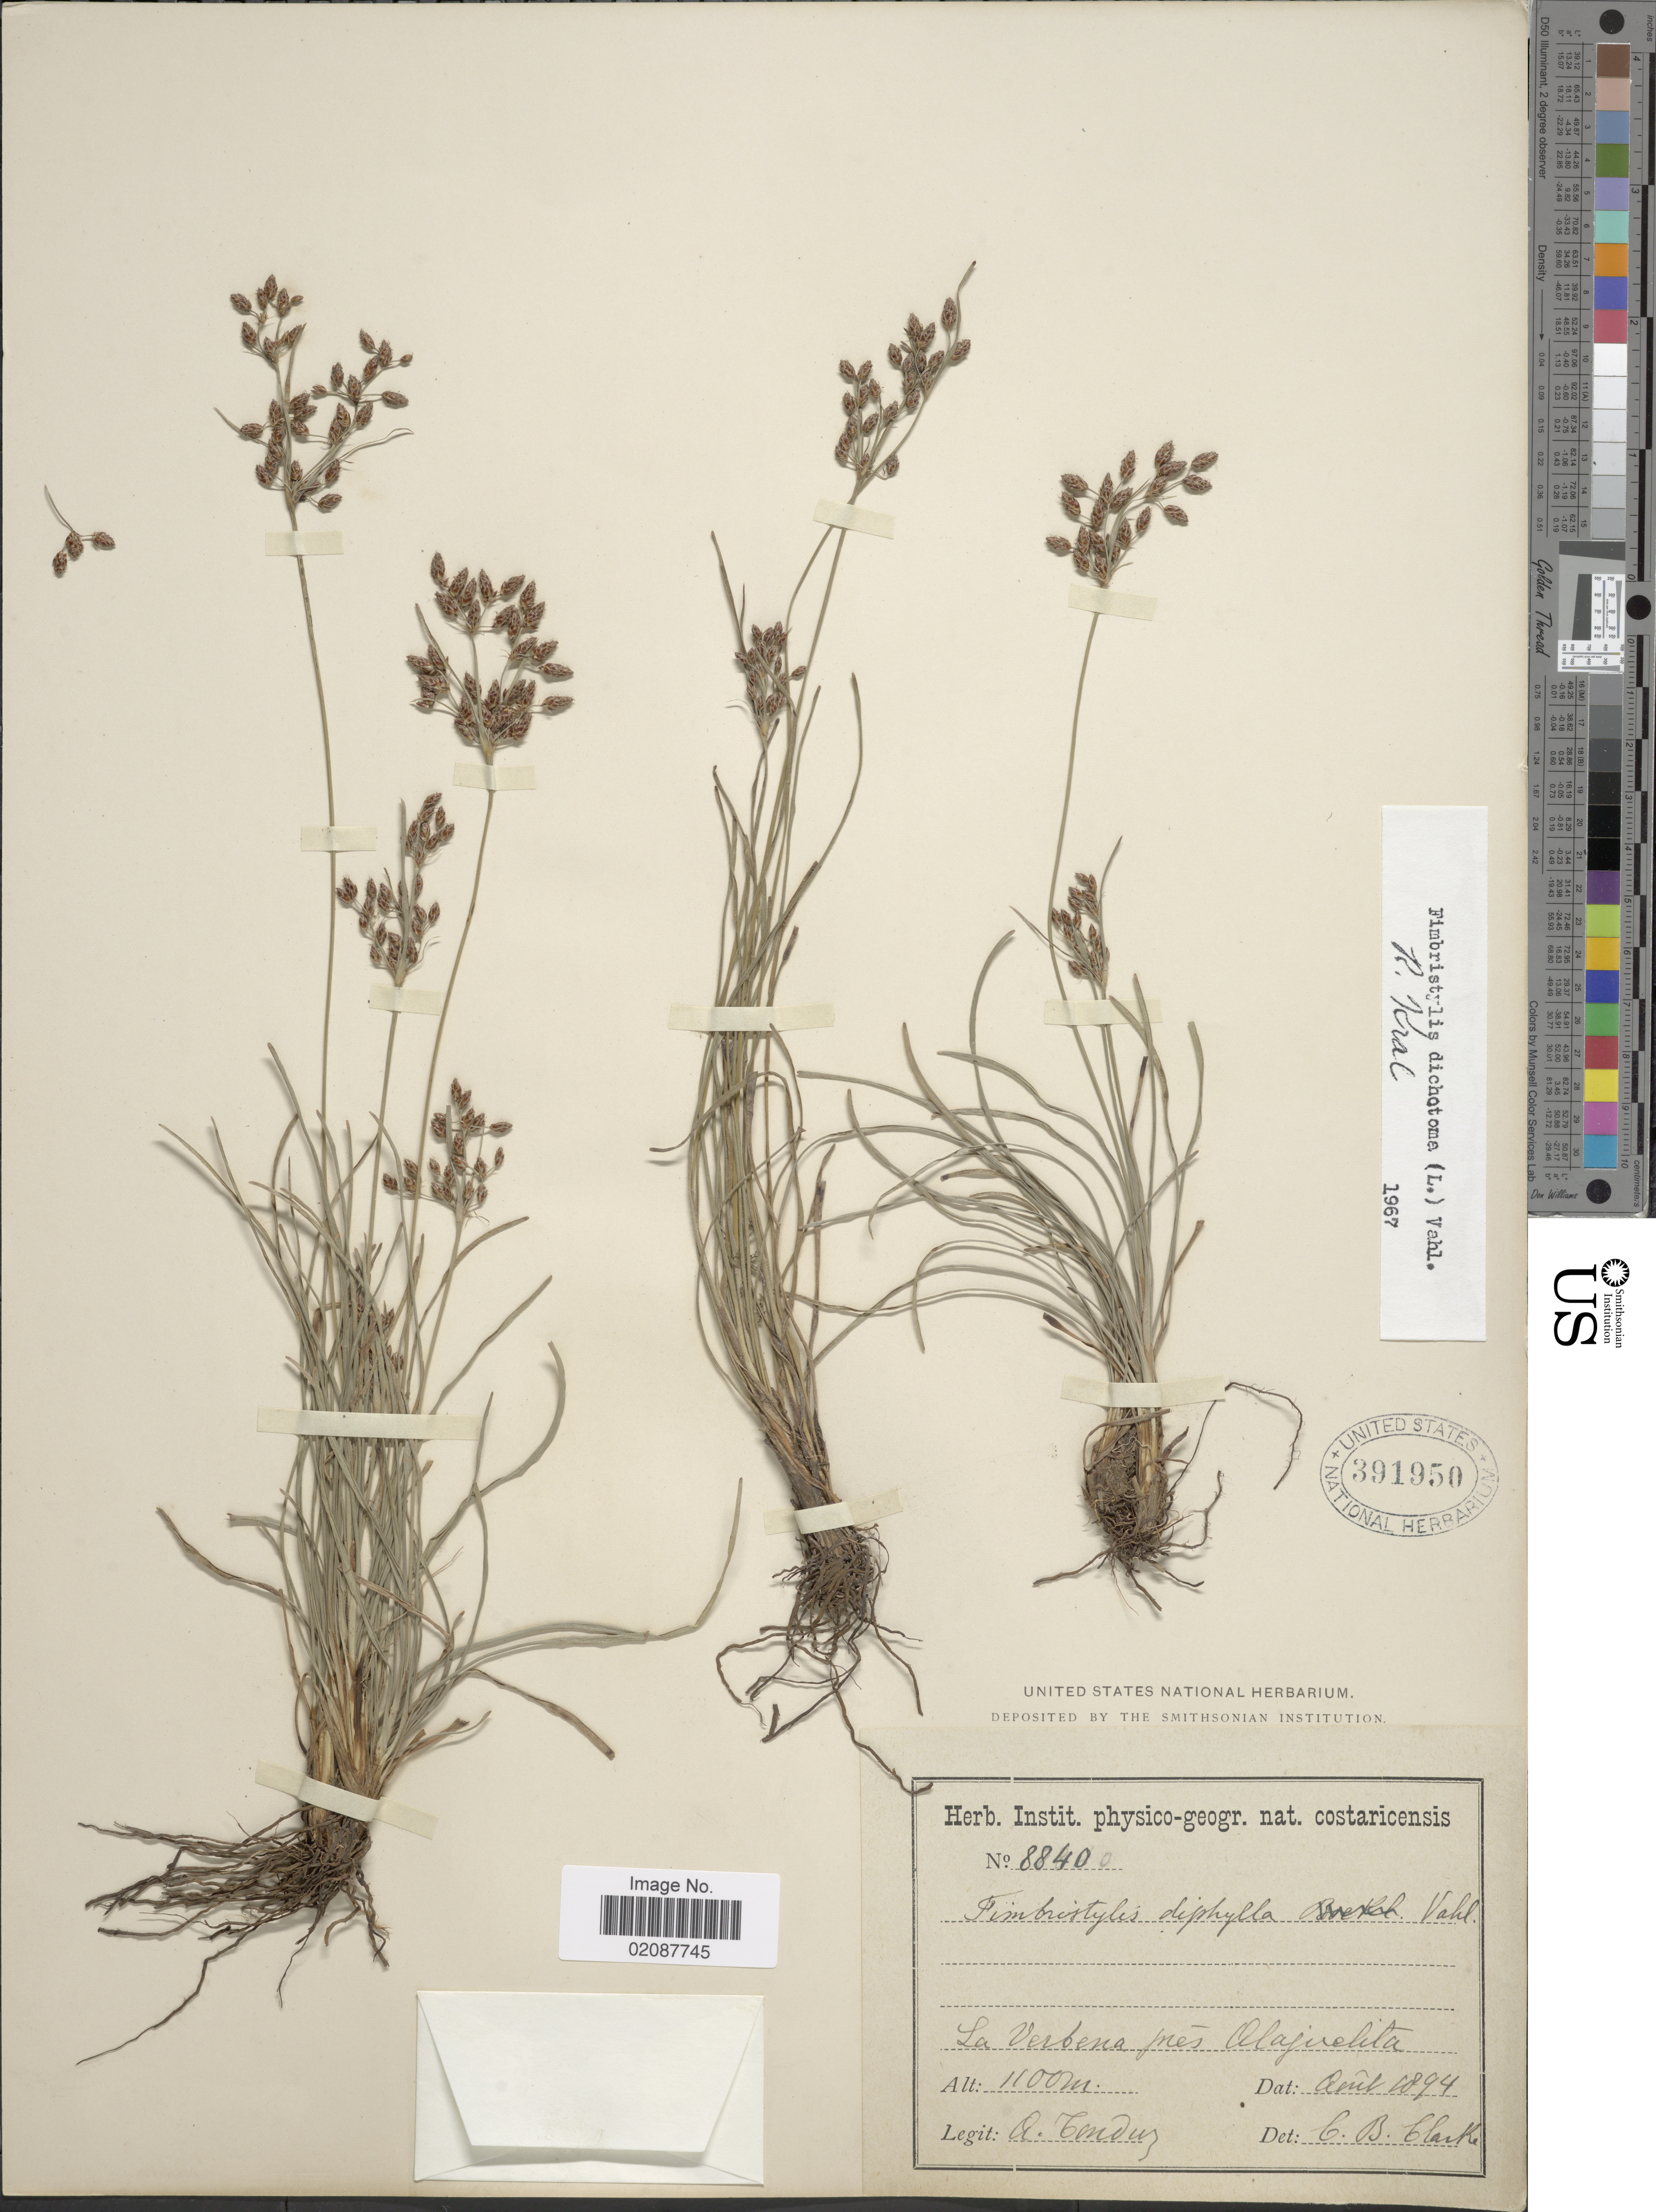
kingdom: Plantae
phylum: Tracheophyta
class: Liliopsida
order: Poales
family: Cyperaceae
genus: Fimbristylis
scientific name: Fimbristylis dichotoma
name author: (L.) Vahl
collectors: A. Tonduz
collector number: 8840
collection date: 1894-08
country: Costa Rica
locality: La Verbena pres Alajuelita.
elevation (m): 1100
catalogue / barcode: US 391950